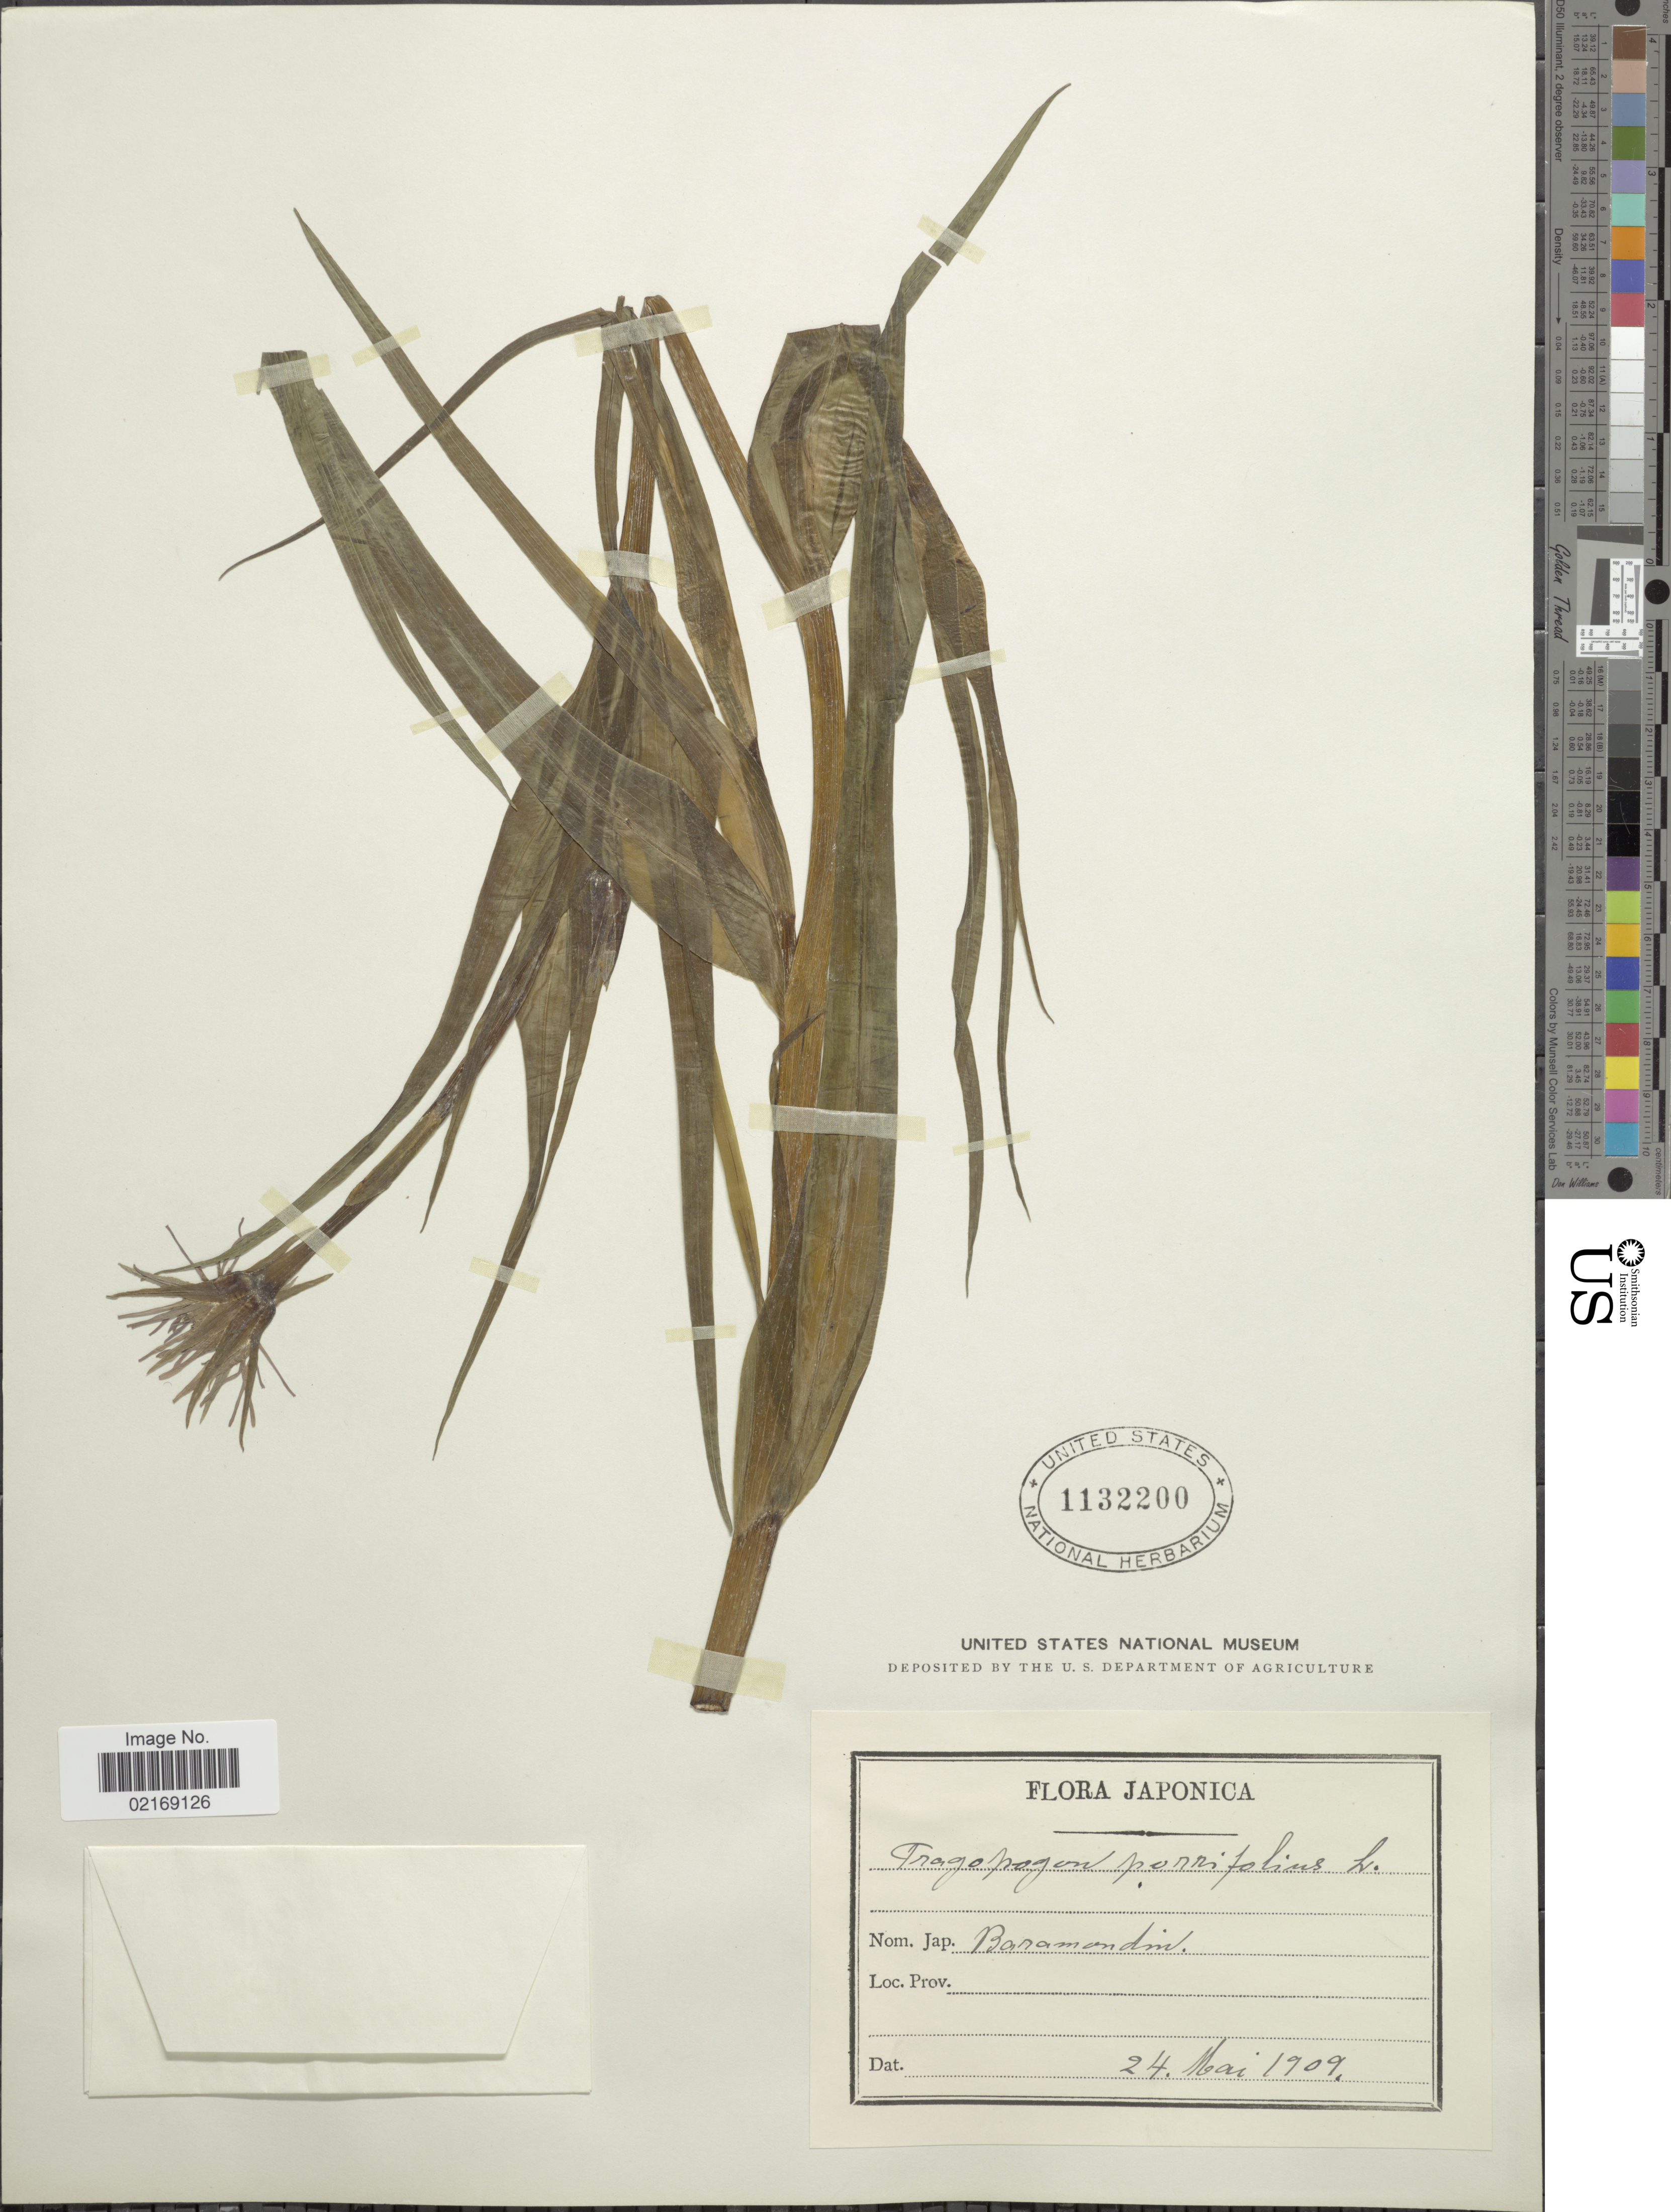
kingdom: Plantae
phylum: Tracheophyta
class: Magnoliopsida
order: Asterales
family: Asteraceae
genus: Tragopogon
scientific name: Tragopogon porrifolius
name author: L.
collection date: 1909-05-24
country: Japan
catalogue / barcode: US 1132200